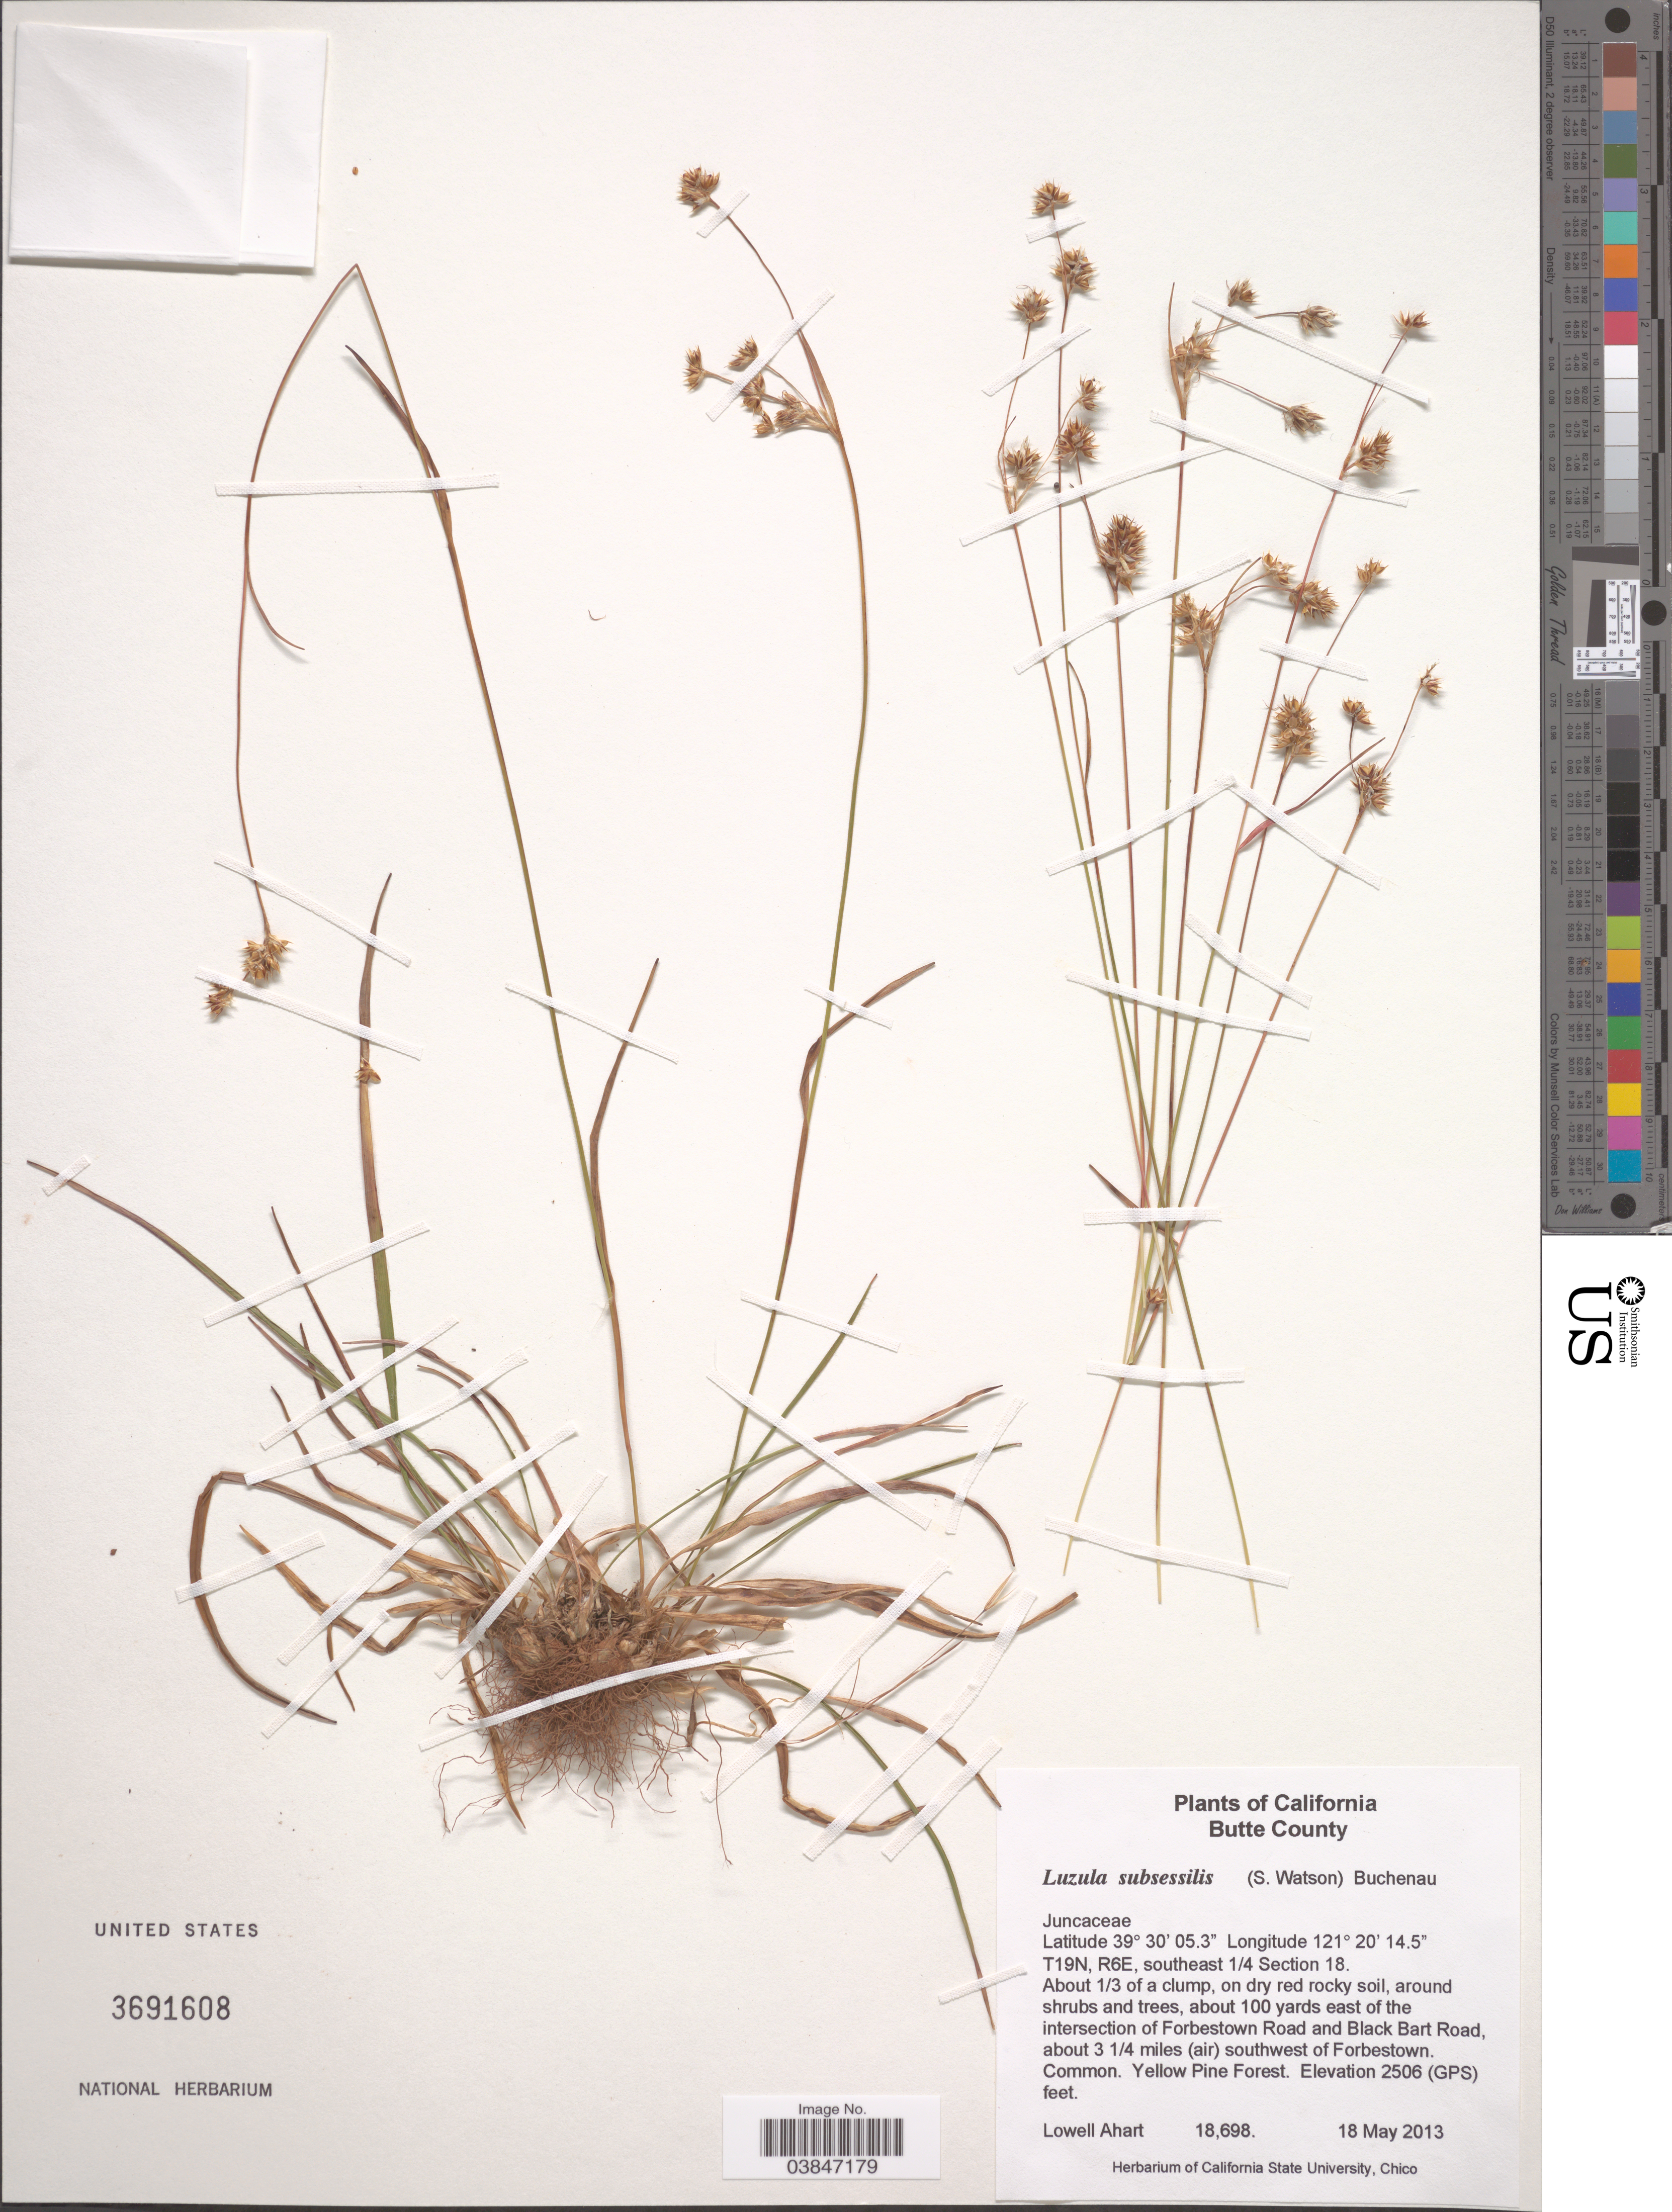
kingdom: Plantae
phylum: Tracheophyta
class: Liliopsida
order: Poales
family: Juncaceae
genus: Luzula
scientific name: Luzula subsessilis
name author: (S. Watson) Buchenau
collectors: L. Ahart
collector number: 18698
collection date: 2013-05-18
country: United States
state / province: California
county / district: Butte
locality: Butte County. T19N, R6E, southeast ¼ Section 18. About 100 yards east of the intersection of Forbestown Road and Black Bart Road, about 3 ¼ miles (air) southwest of Forbestown.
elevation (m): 764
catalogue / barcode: US 3691608